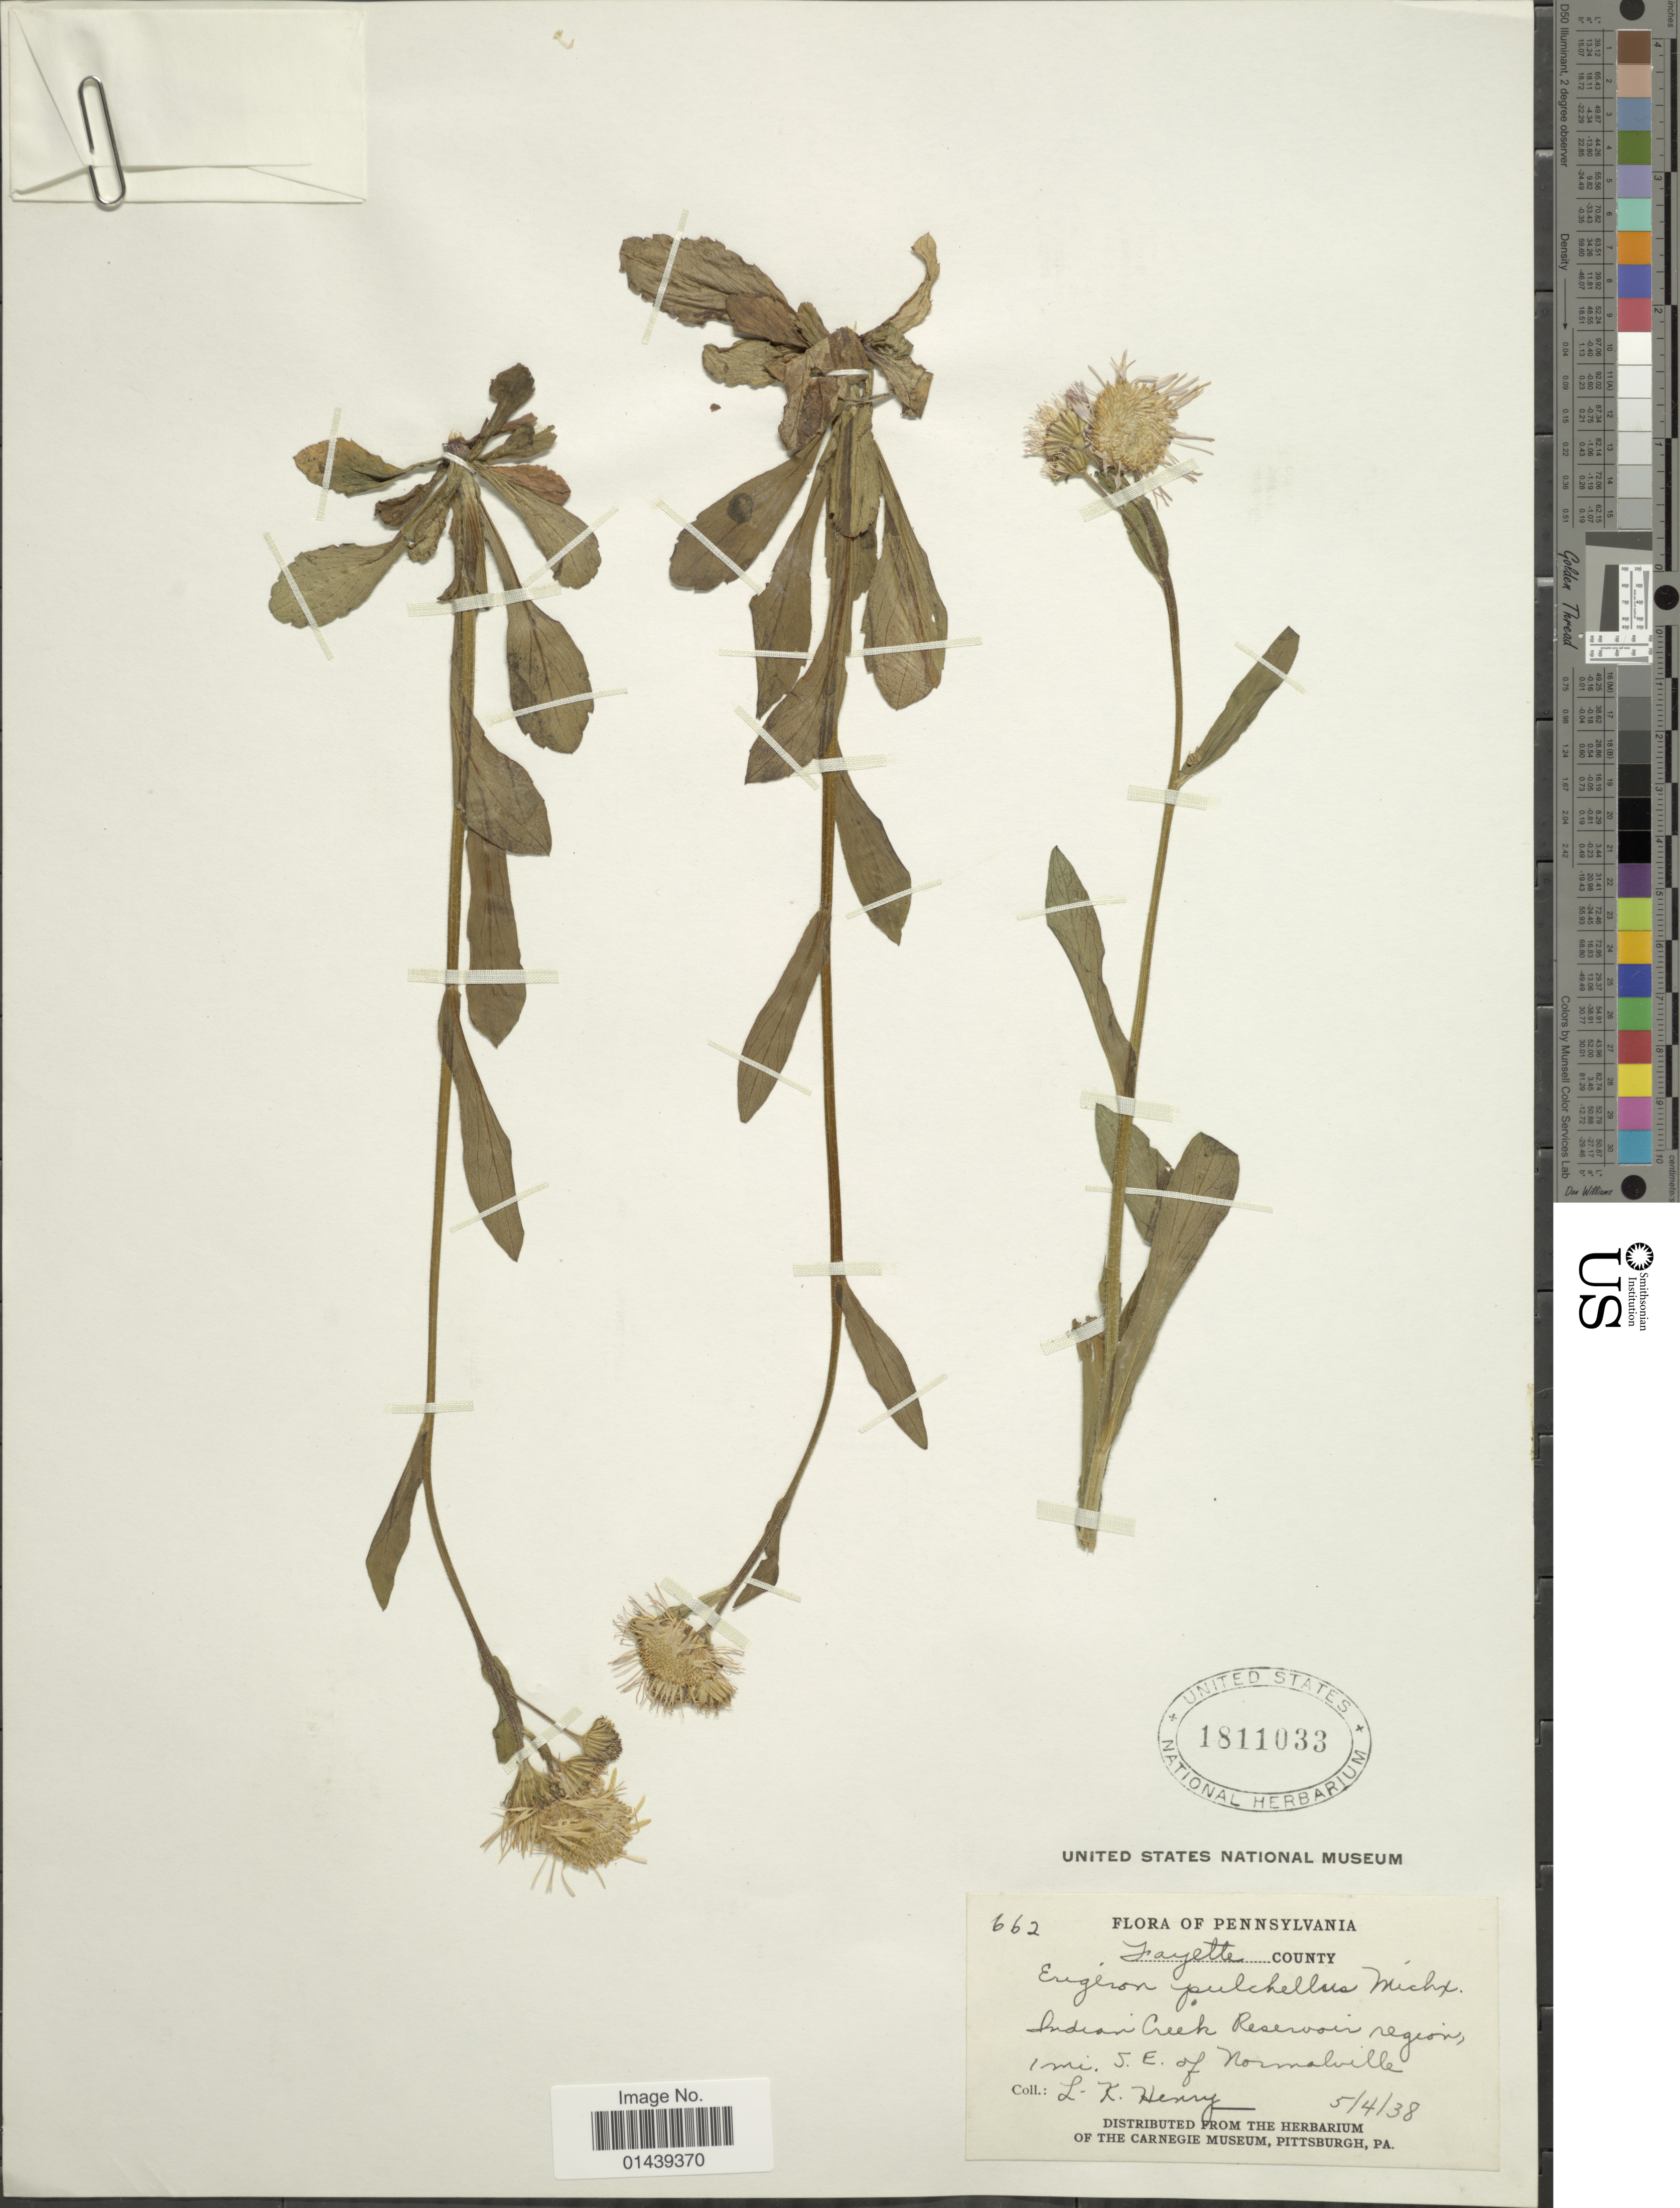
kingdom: Plantae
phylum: Tracheophyta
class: Magnoliopsida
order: Asterales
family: Asteraceae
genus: Erigeron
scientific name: Erigeron pulchellus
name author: Michx.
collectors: L. K. Henry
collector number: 662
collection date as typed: Transcribed d/m/y: 4/5/38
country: United States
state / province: Pennsylvania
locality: Fayette County. Indian Creek Reservoir region, 1 mi. S. E. of Normalville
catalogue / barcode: US 1811033